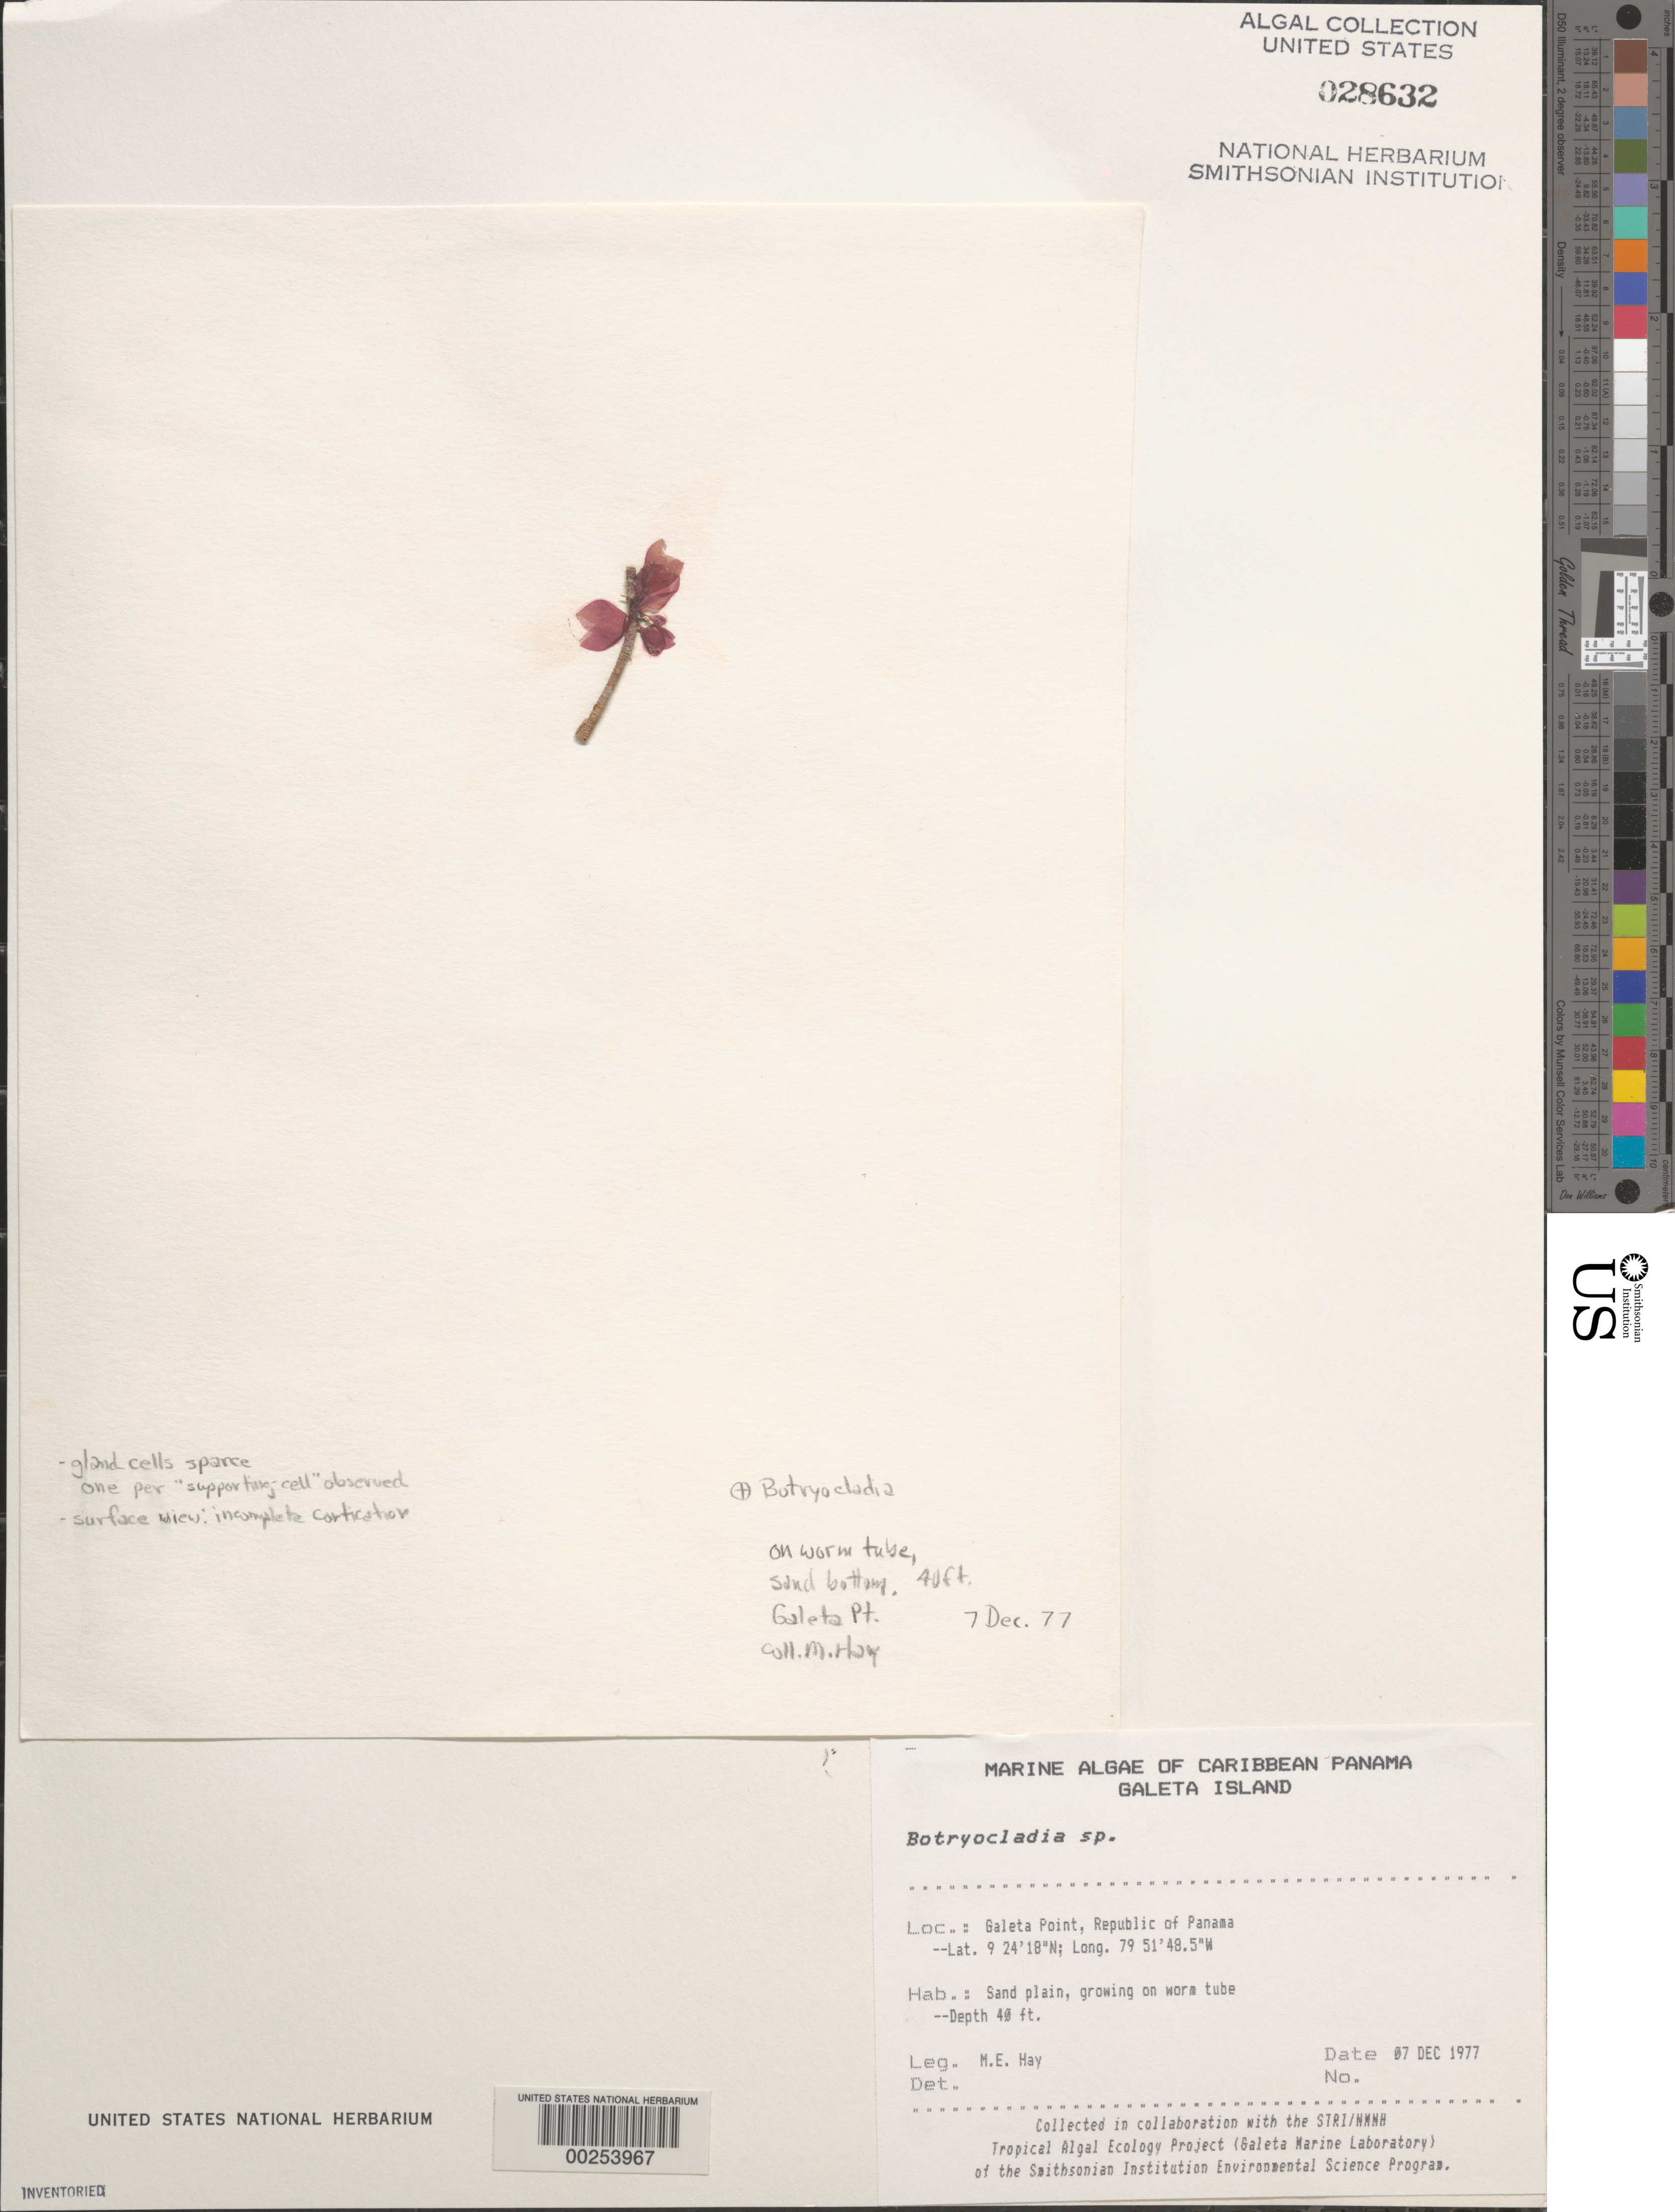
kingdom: Plantae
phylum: Rhodophyta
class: Florideophyceae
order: Rhodymeniales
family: Rhodymeniaceae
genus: Botryocladia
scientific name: Botryocladia sp.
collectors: M. E. Hay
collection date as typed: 07 Dec 1977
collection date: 1977-12-07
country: Panama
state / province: Colón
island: Galeta Island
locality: Galeta Point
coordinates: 9 24' 18" N, 79 51' 48.5" W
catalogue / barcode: US 28632